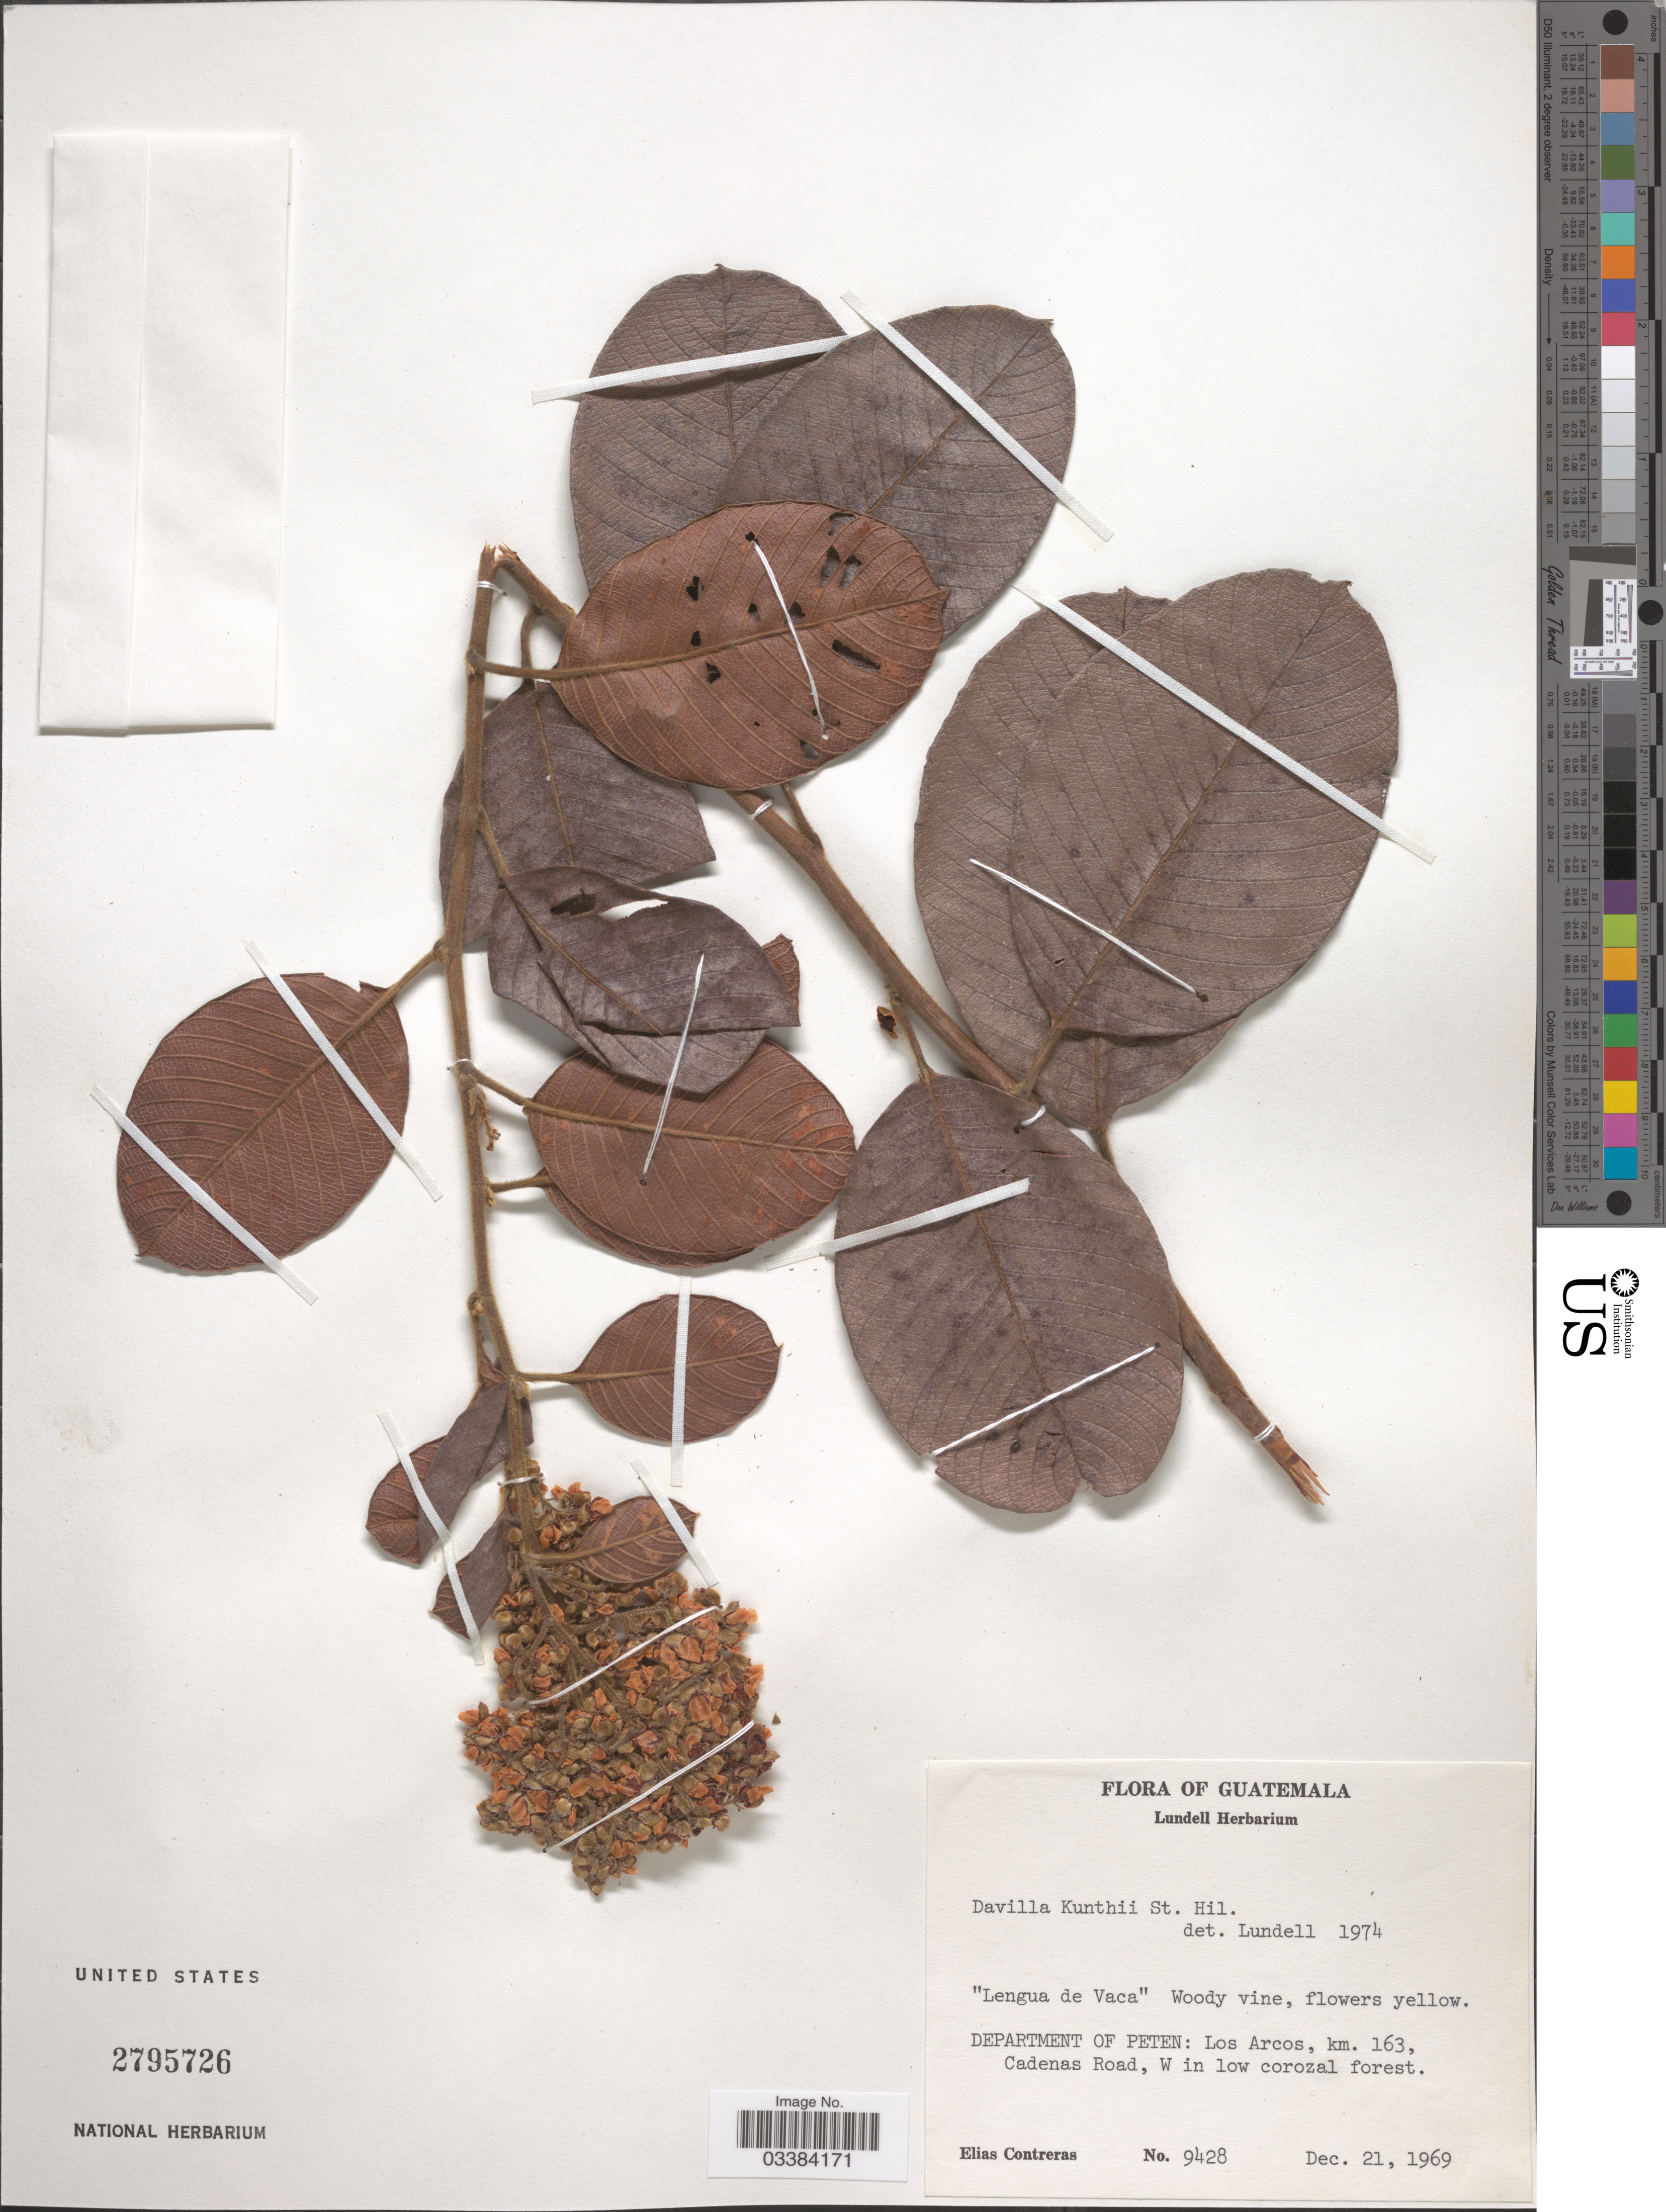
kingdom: Plantae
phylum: Tracheophyta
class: Magnoliopsida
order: Dilleniales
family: Dilleniaceae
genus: Davilla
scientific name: Davilla kunthii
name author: A. St.-Hil.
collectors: E. Contreras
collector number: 9428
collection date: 1969-12-21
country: Guatemala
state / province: El Petén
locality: Los Arcos, km. 163, Cadenas Road, W in low corozal forest.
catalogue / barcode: US 2795726